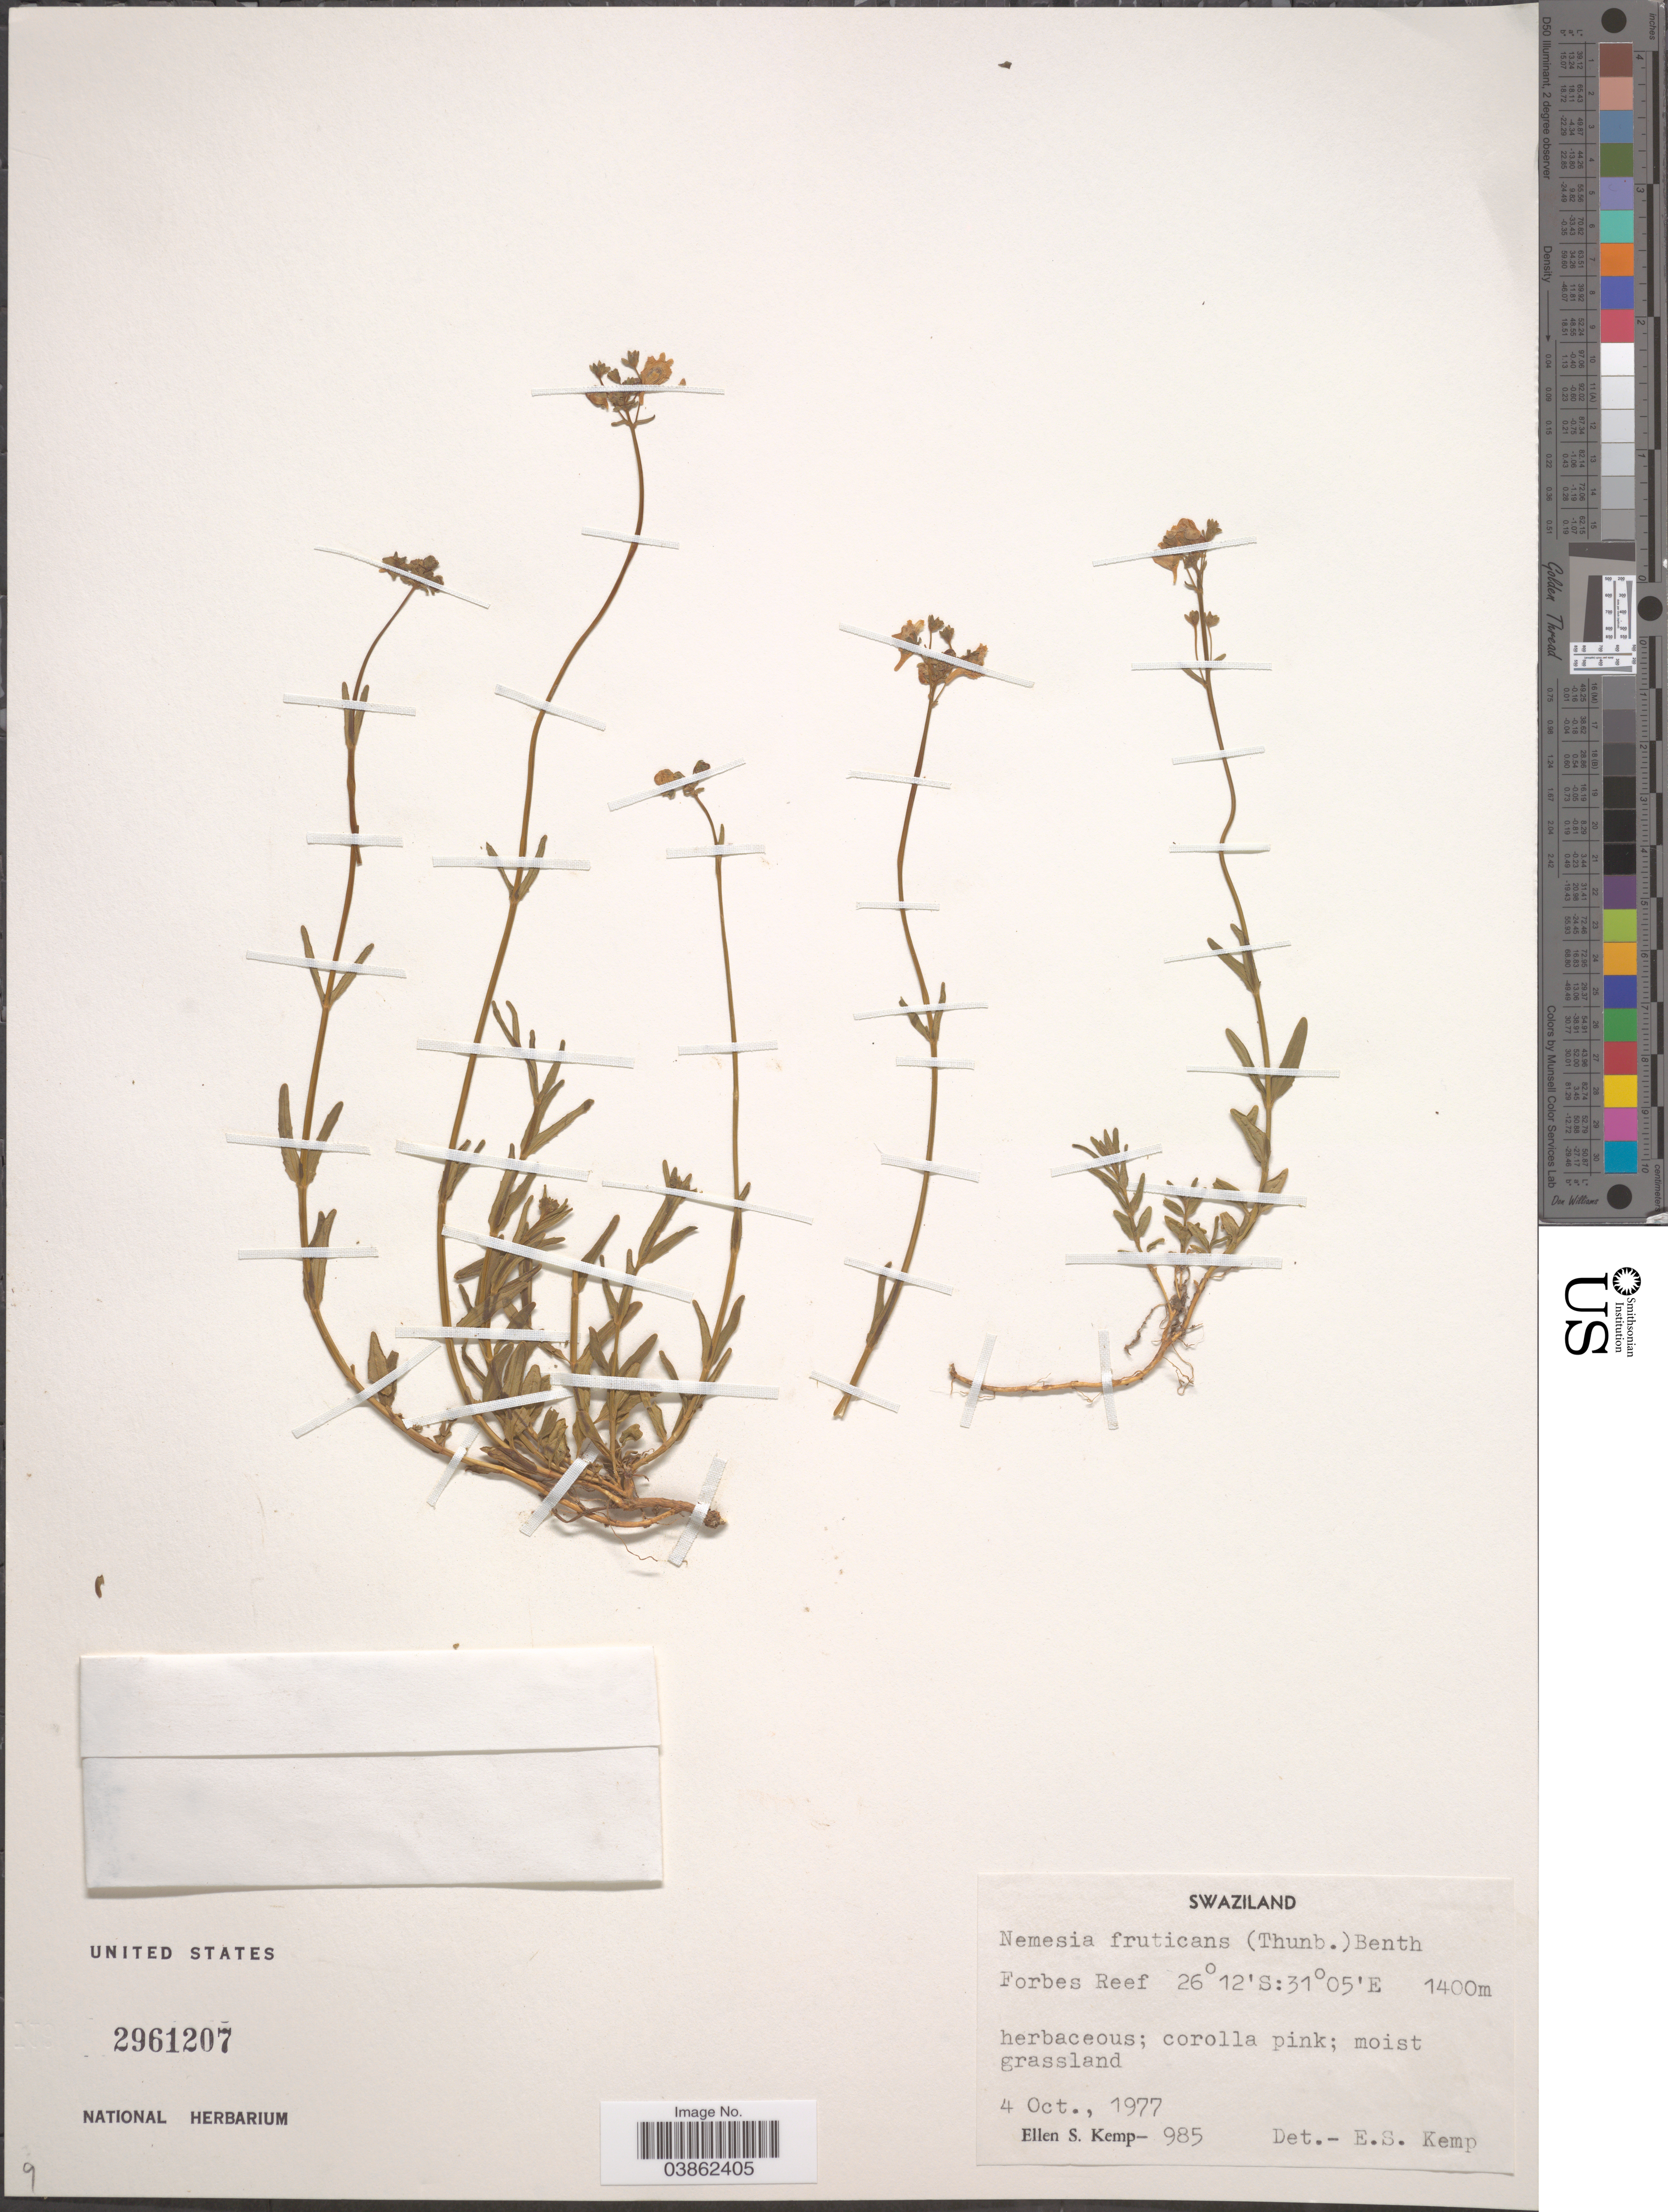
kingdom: Plantae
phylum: Tracheophyta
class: Magnoliopsida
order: Lamiales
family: Scrophulariaceae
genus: Nemesia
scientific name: Nemesia fruticans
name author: Benth.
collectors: E. S. Kemp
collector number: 985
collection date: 1977-10-04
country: Eswatini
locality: Forbes Reef.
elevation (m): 1400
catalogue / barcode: US 2961207